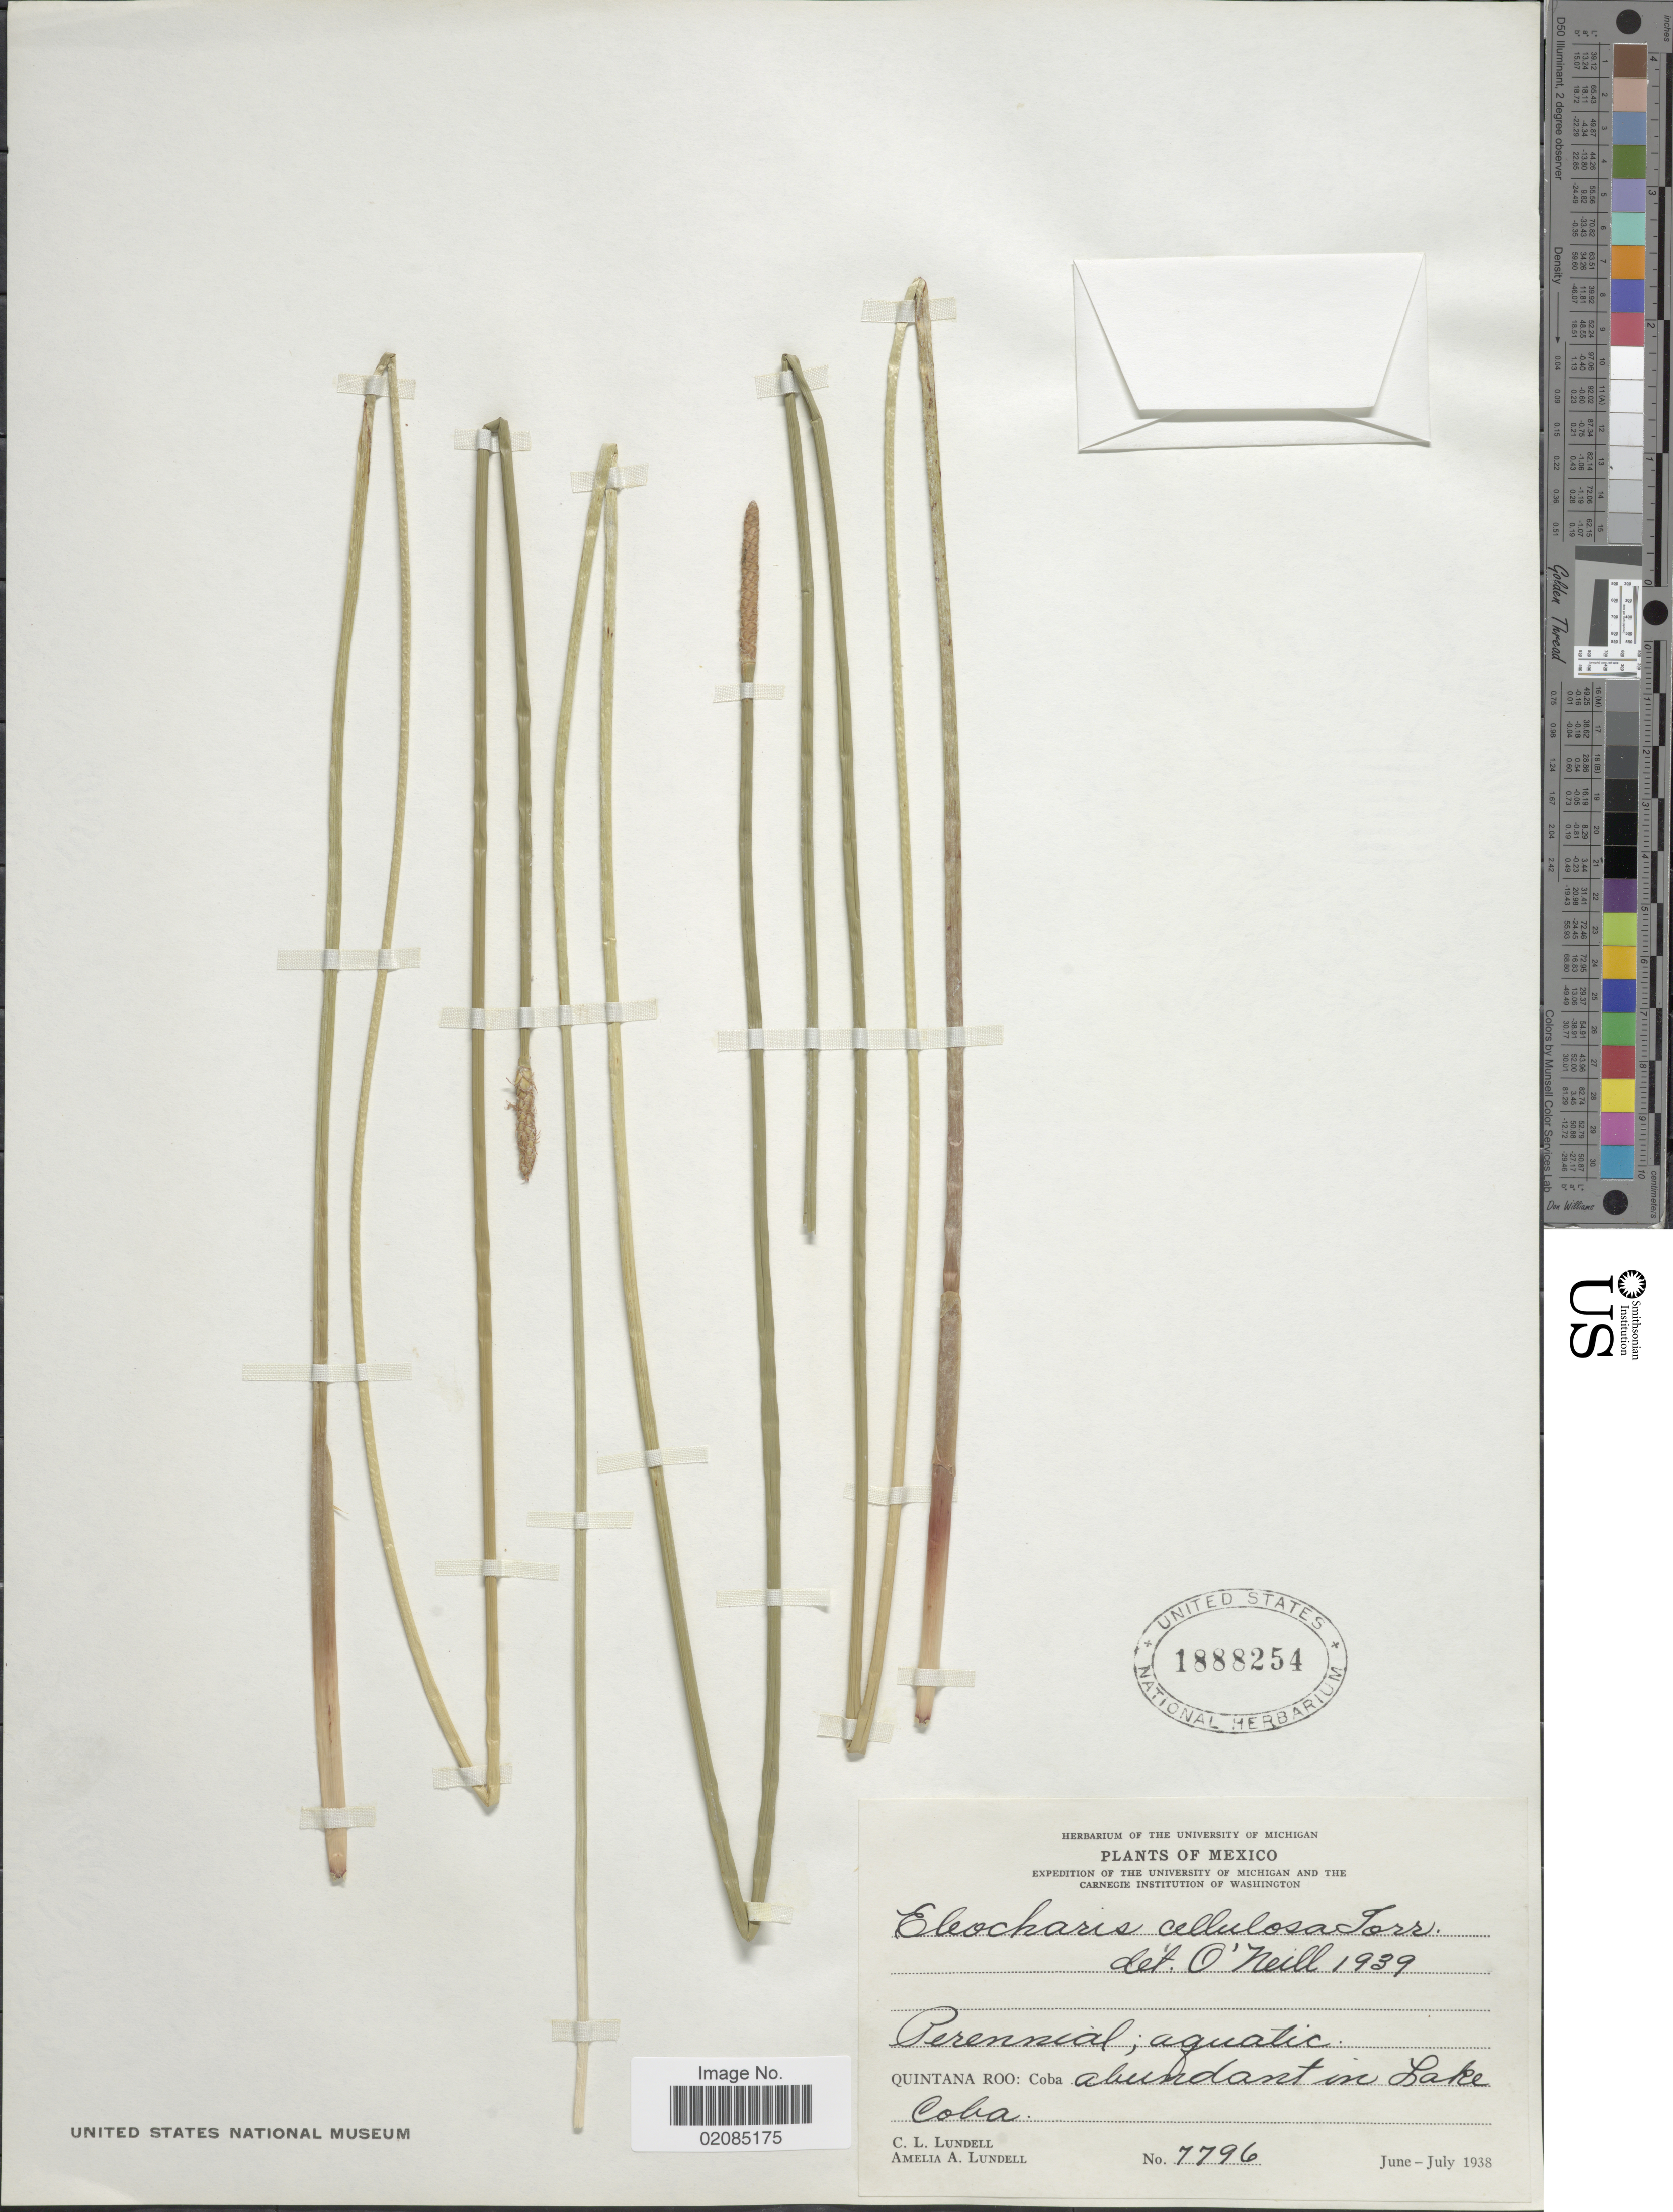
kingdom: Plantae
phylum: Tracheophyta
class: Liliopsida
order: Poales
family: Cyperaceae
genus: Eleocharis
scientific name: Eleocharis cellulosa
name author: Torr.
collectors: C. L. Lundell & A. A. Lundell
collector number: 7796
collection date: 1938-06/1938-07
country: Mexico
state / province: Quintana Roo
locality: Coba, abundant in Lake, aquatic.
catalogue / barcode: US 1888254